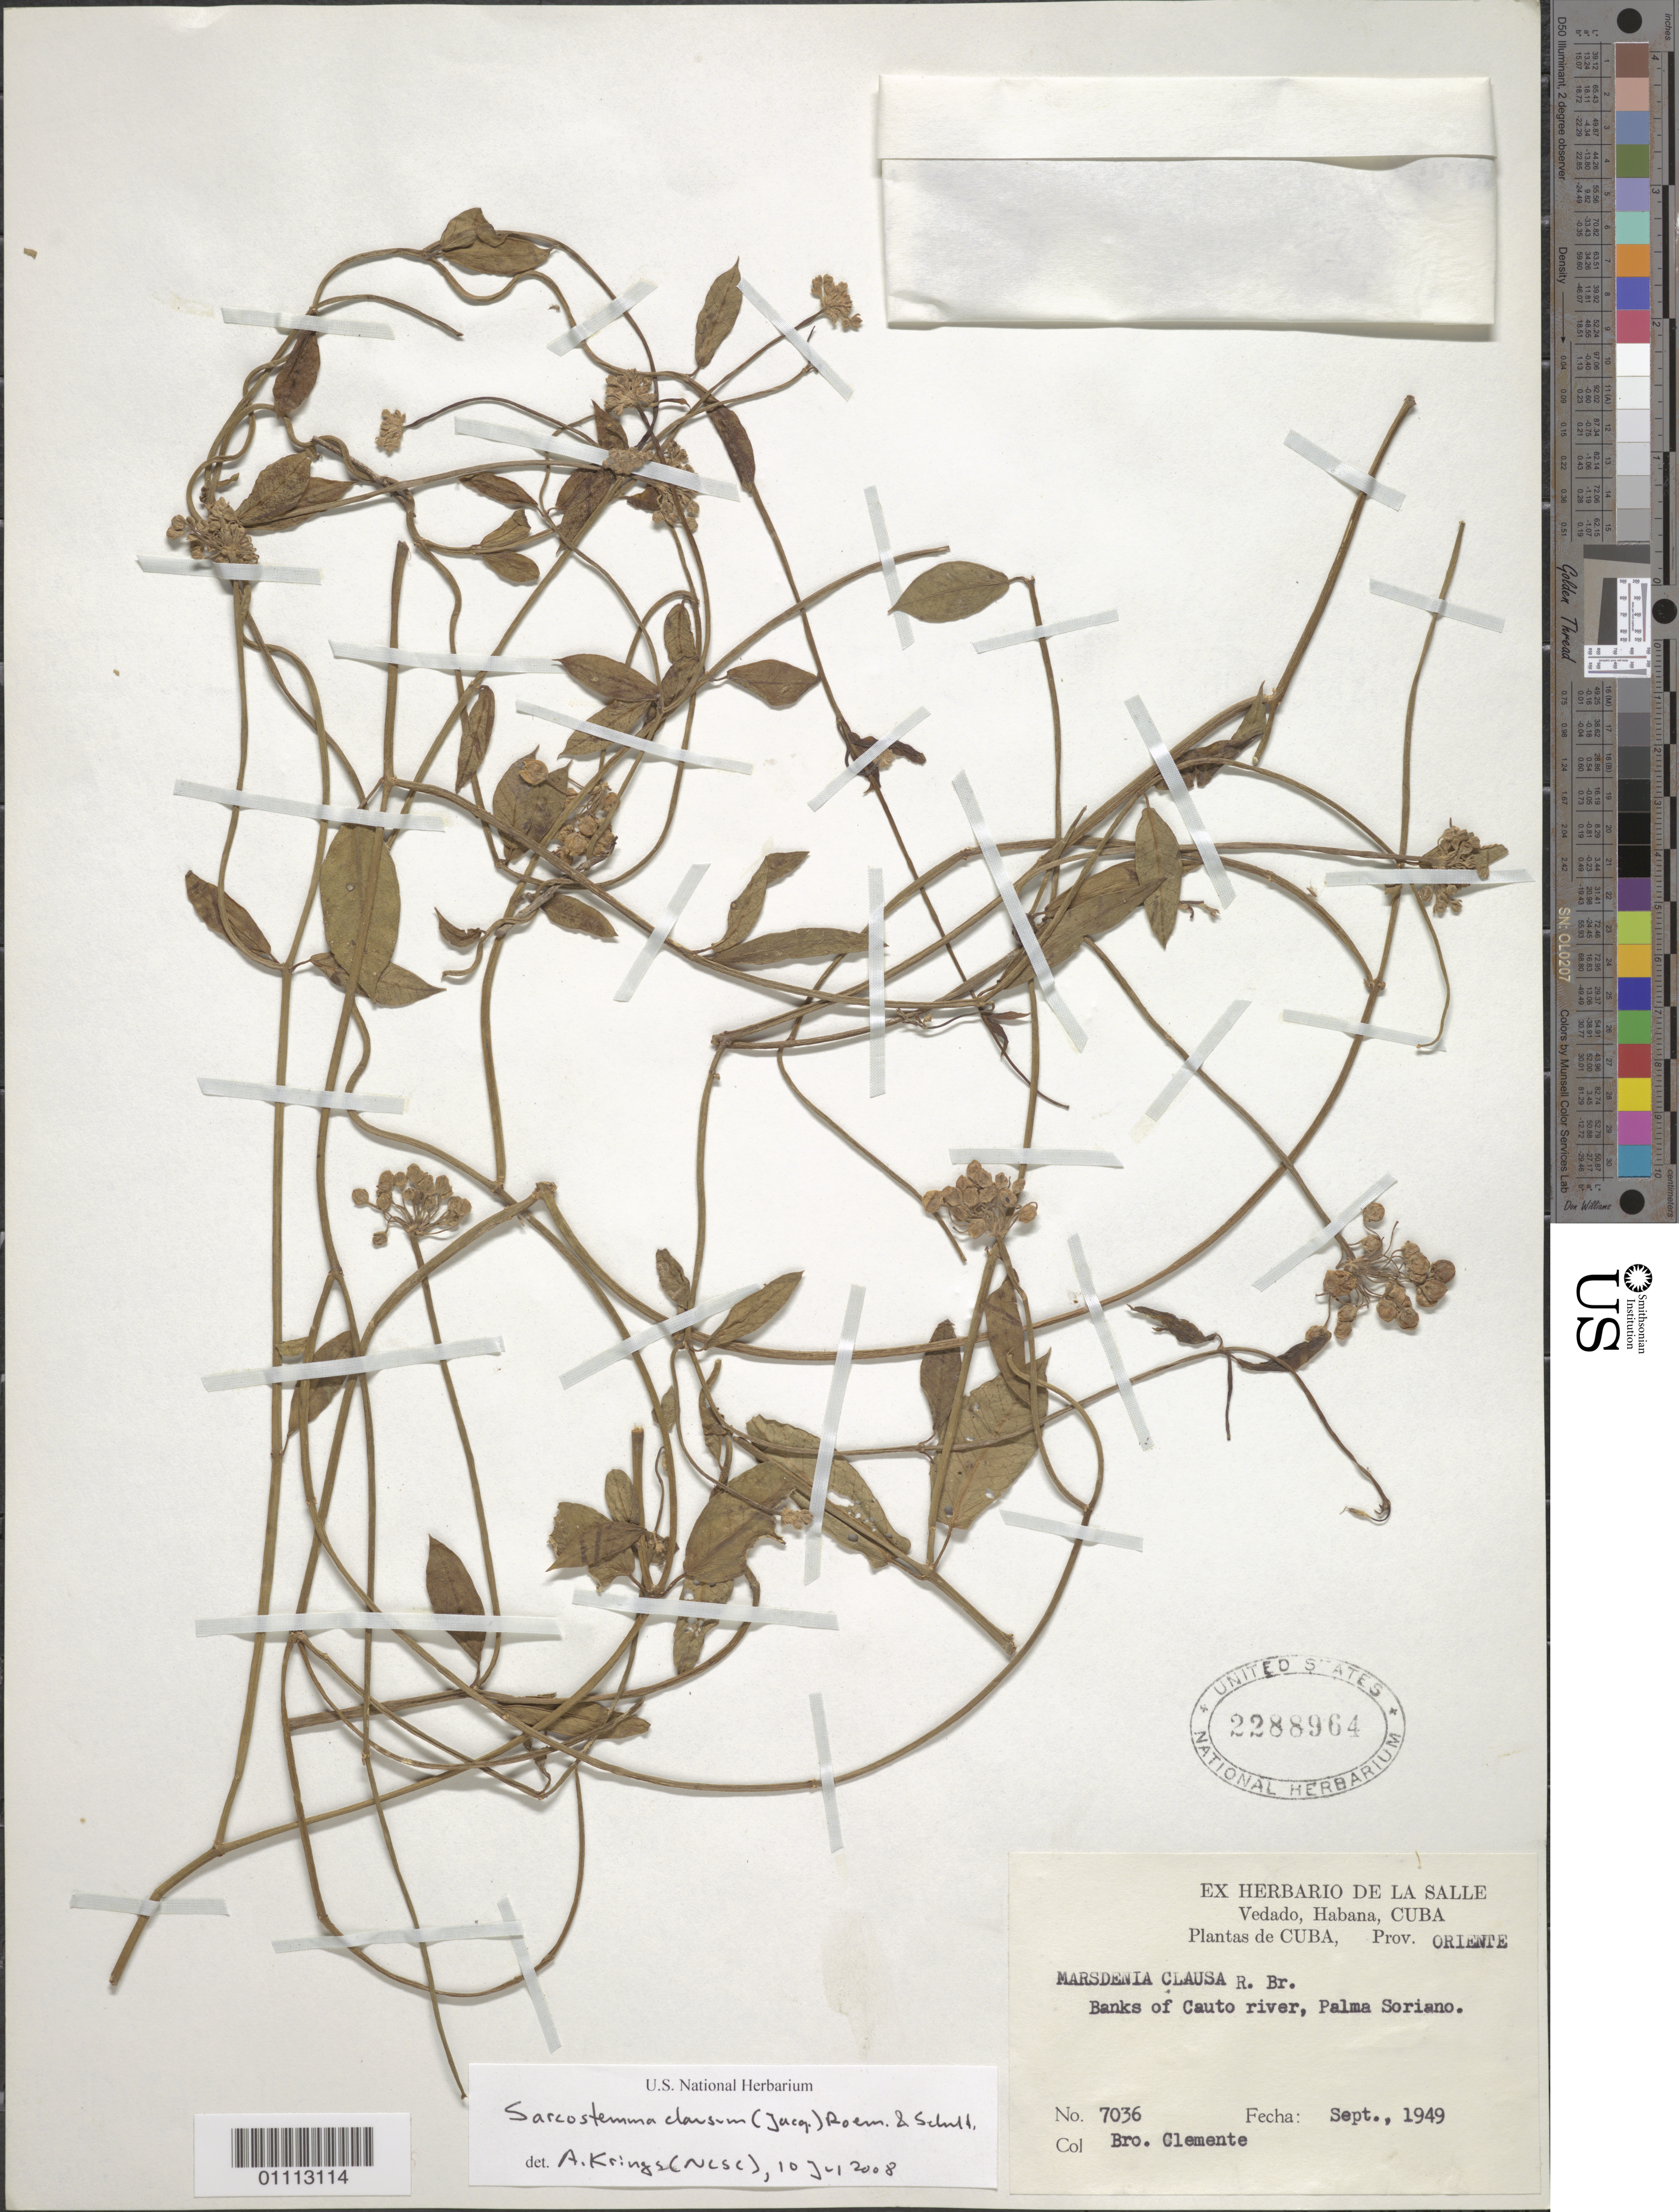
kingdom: Plantae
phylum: Tracheophyta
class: Magnoliopsida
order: Gentianales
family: Apocynaceae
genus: Sarcostemma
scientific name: Sarcostemma clausum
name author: (Jacq.) Schult.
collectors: Bro. Clemente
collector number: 7036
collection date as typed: Sep 1949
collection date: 1949-09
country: Cuba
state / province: Santiago de Cuba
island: Cuba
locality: Banks of Cauto river, Palma Soriano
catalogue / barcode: US 2288964